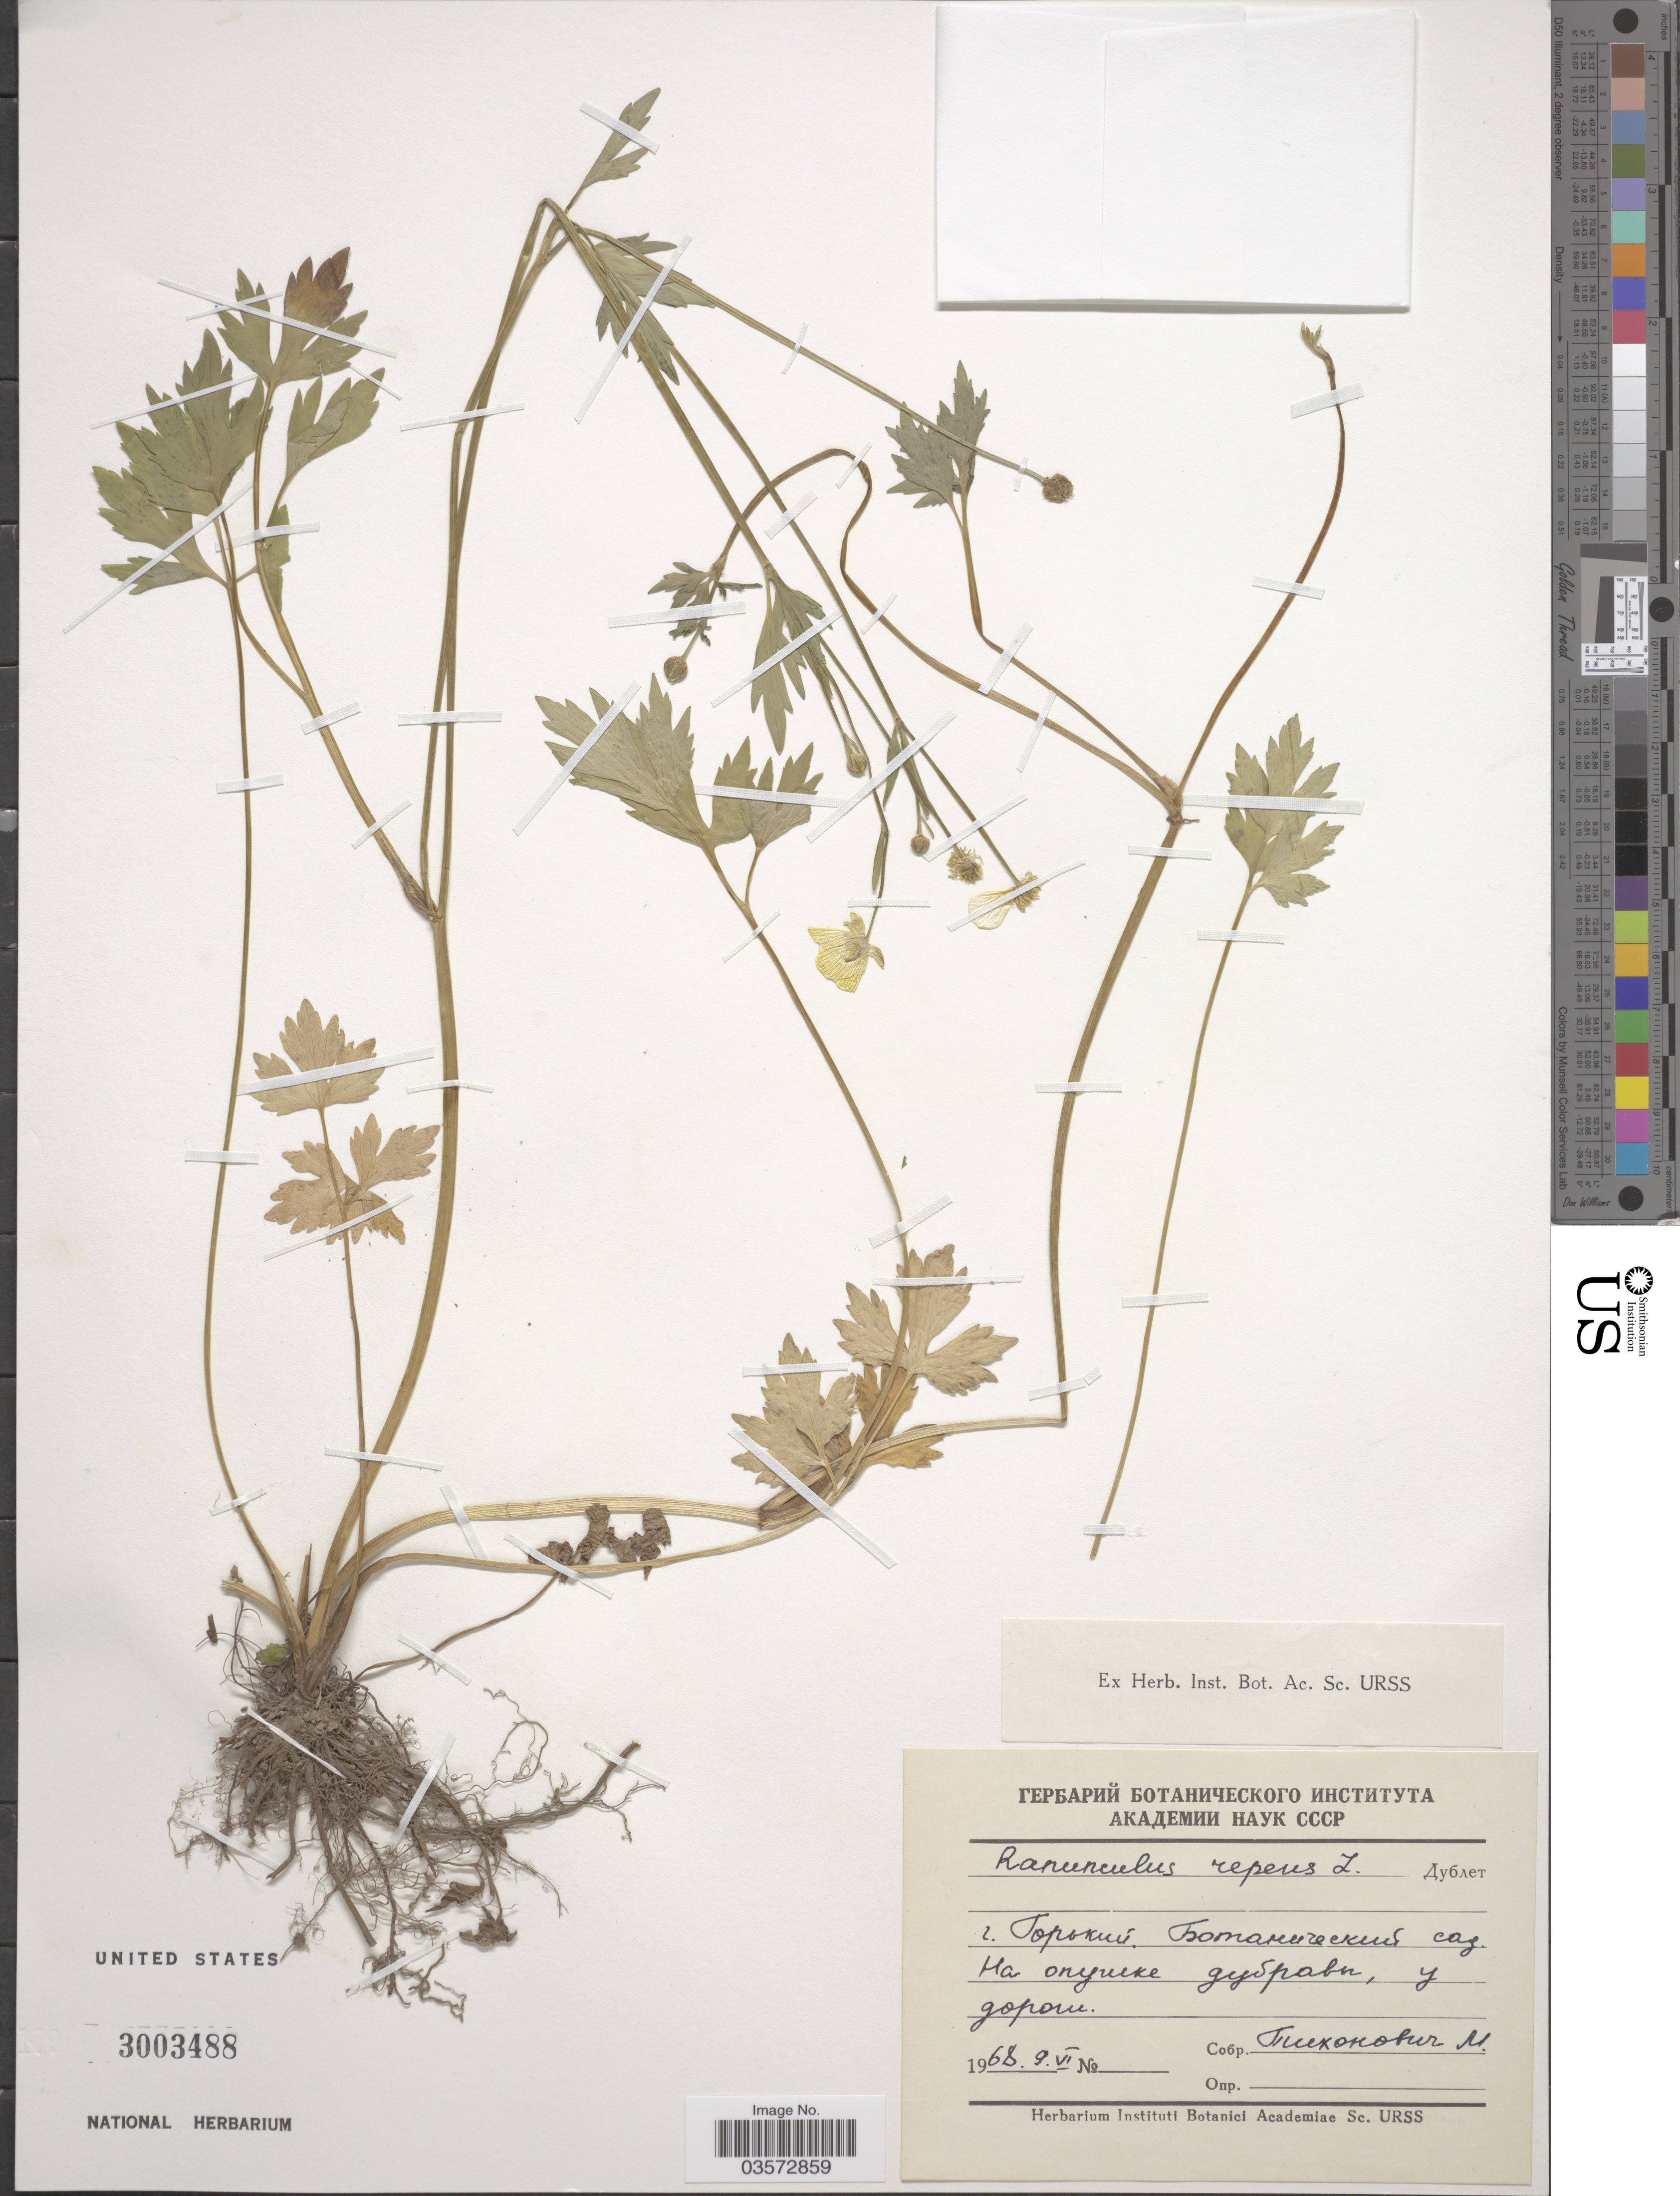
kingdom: Plantae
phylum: Tracheophyta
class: Magnoliopsida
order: Ranunculales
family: Ranunculaceae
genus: Ranunculus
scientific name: Ranunculus repens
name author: L.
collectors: M. Tikhonovich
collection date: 1968-06-09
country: Russian Federation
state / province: Nizhny Novgorod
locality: Ghorkiy.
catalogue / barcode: US 3003488